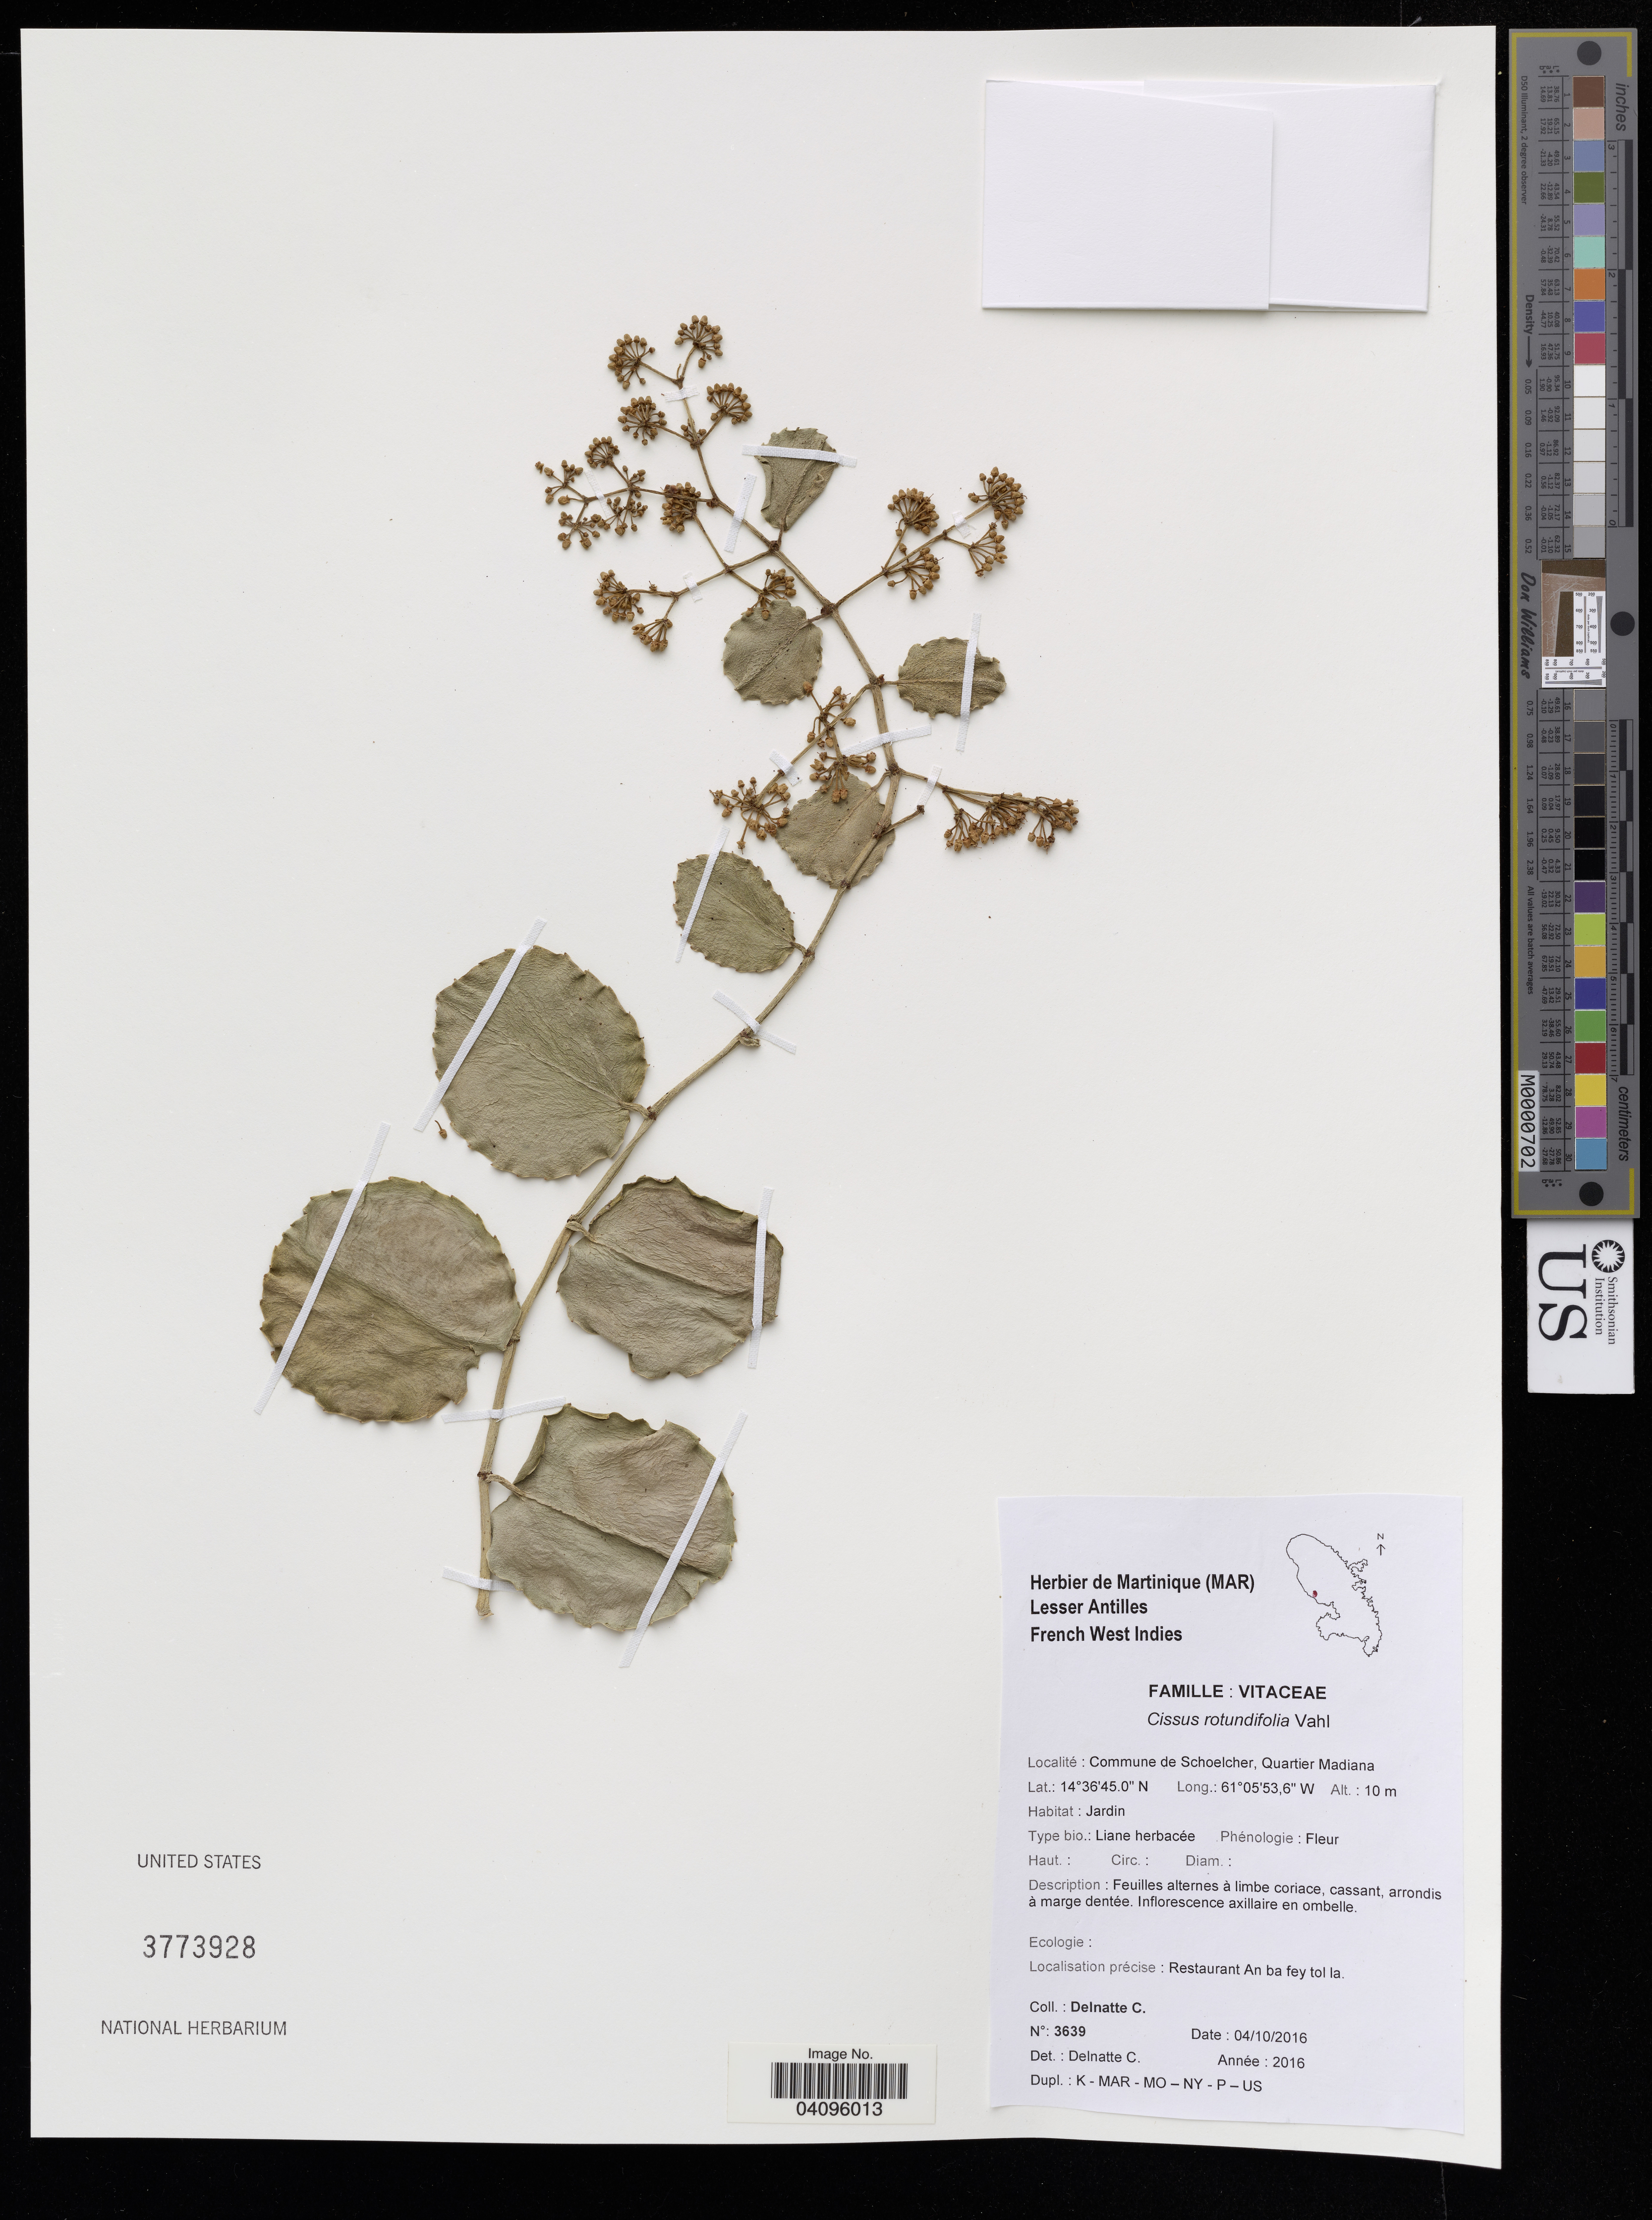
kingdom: Plantae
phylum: Tracheophyta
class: Magnoliopsida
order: Vitales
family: Vitaceae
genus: Cissus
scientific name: Cissus rotundifolia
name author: (Forssk.) Vahl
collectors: C. Delnatte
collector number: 3639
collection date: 2016-10-04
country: Martinique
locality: Lesser Antilles, French West Indies, Commune de Schoelcher, Quartier Madiana.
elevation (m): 10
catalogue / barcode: US 3773928